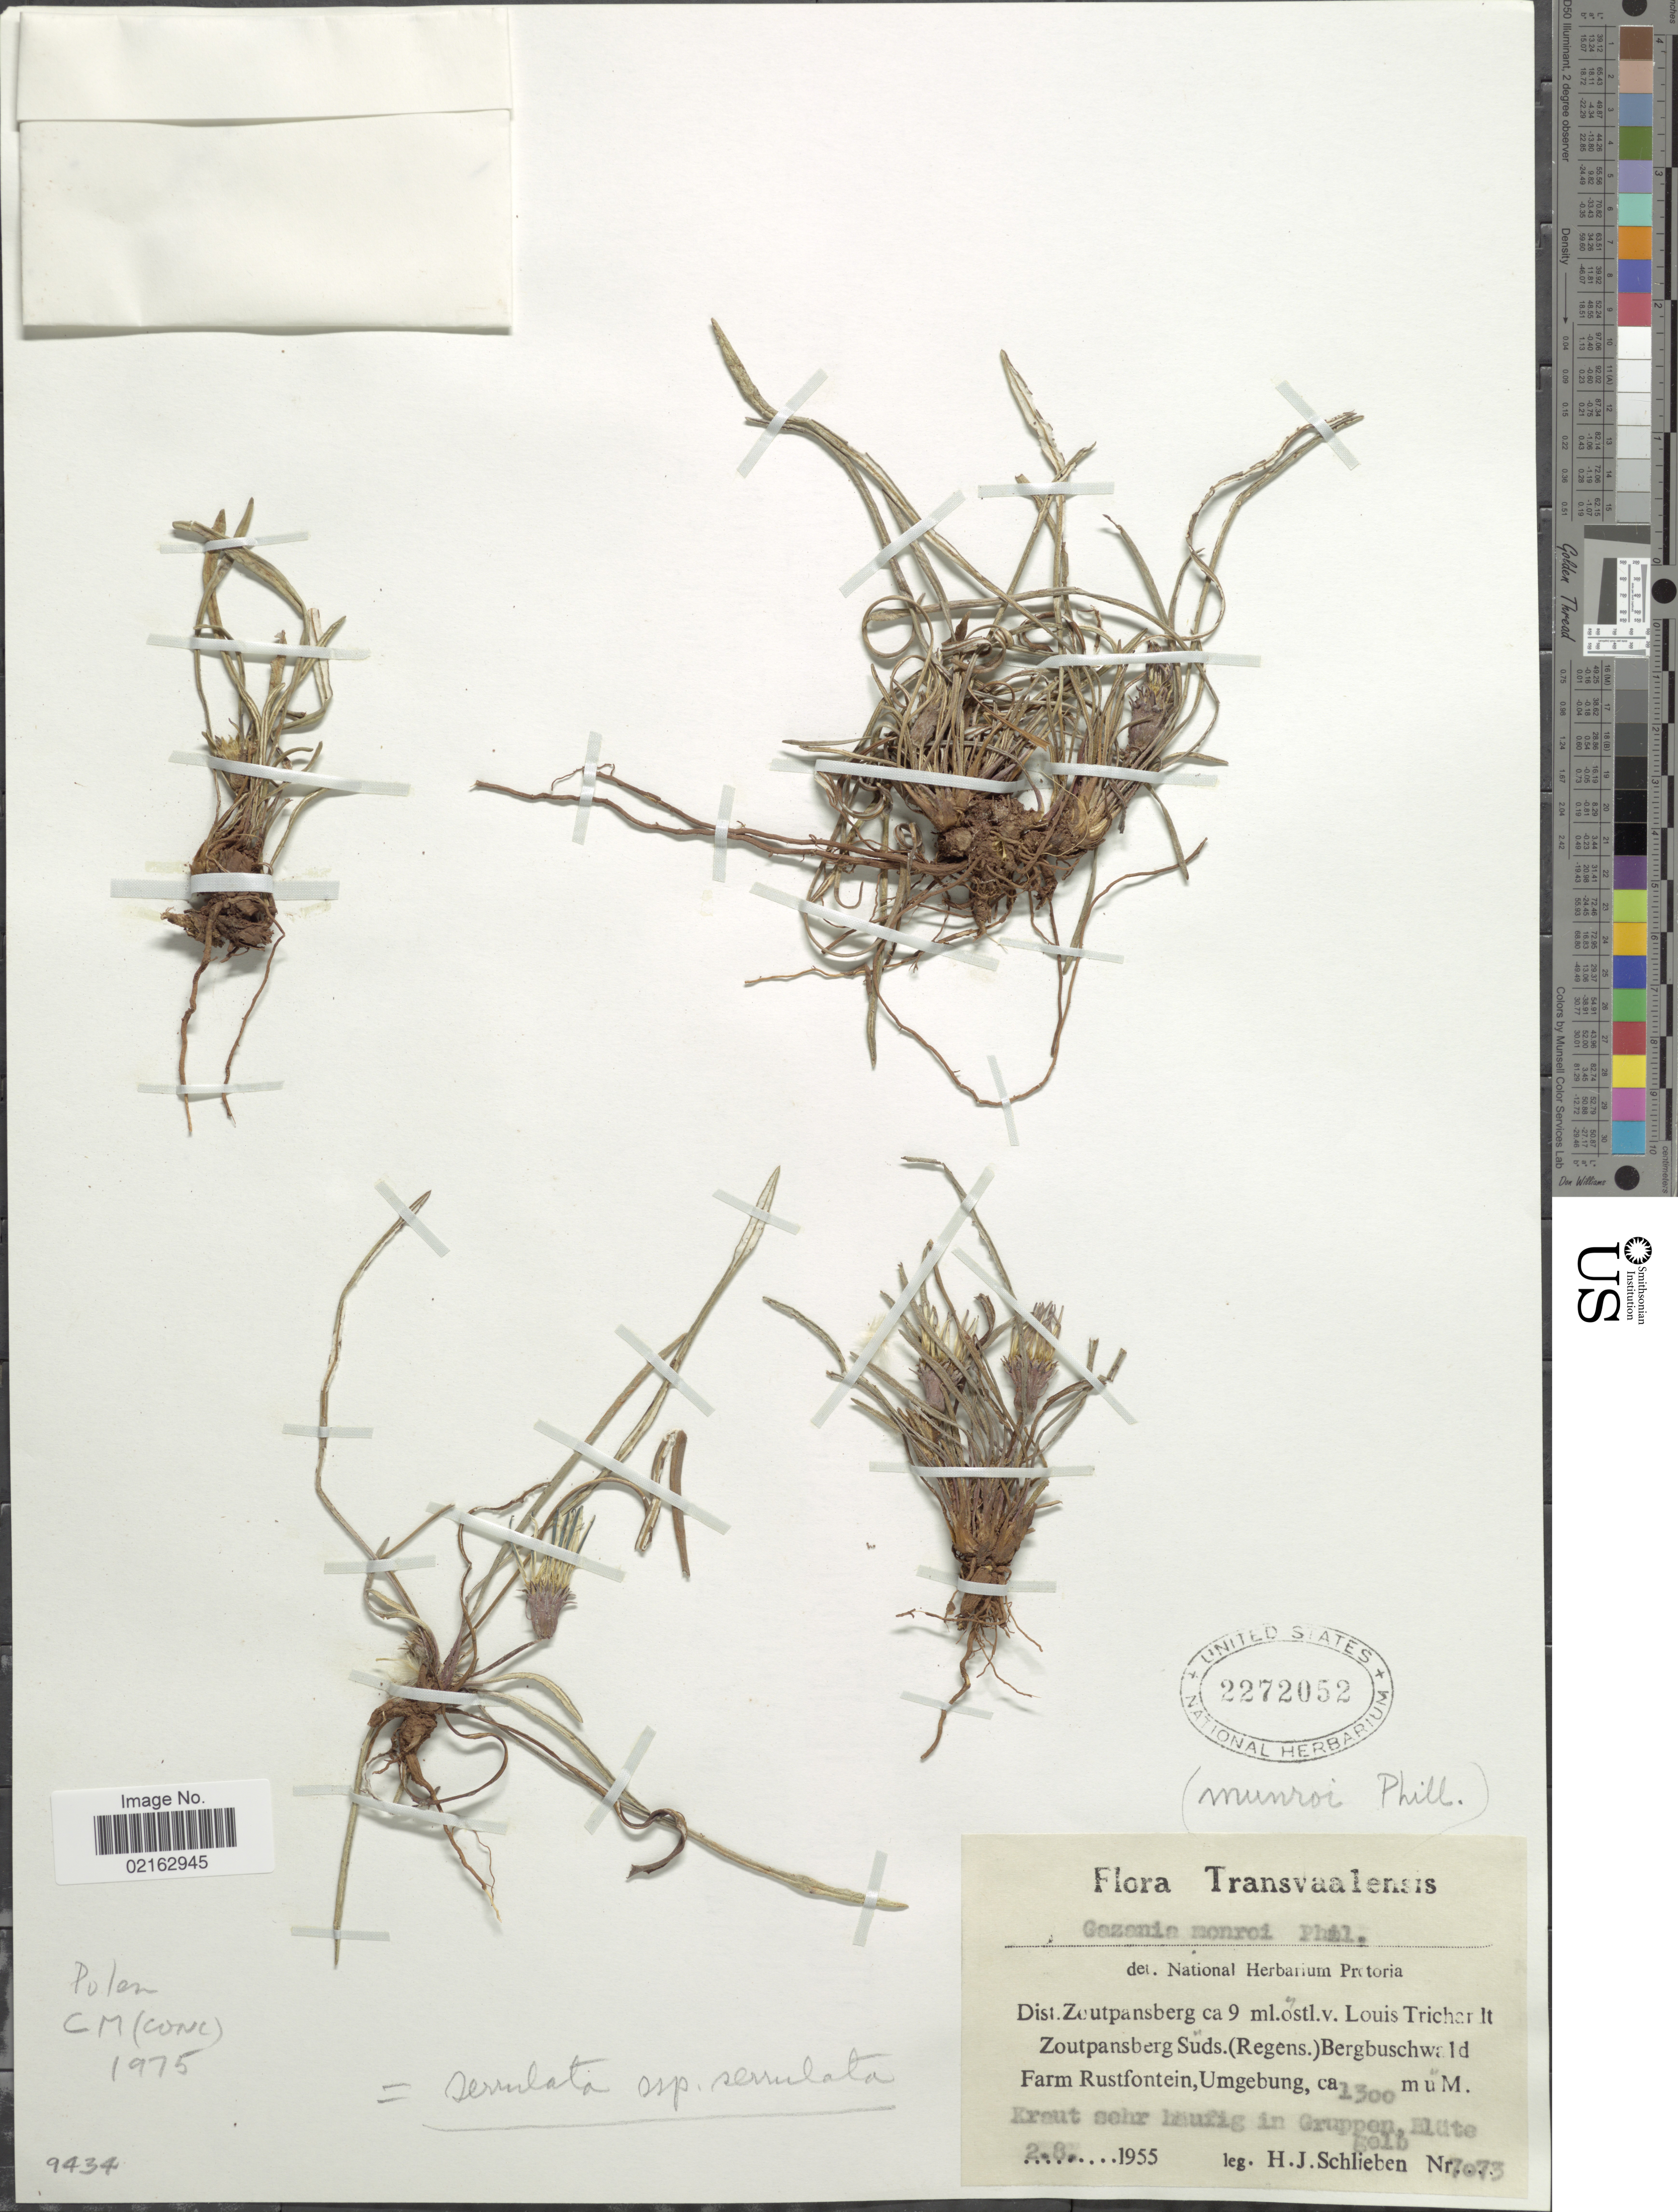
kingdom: Plantae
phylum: Tracheophyta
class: Magnoliopsida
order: Asterales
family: Asteraceae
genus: Gazania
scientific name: Gazania krebsiana subsp. serrulata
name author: (DC.) Roessler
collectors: H. J. Schlieben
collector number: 7073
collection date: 1955-08-02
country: South Africa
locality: Transvaalensis. Dist. Zoutpansberg ca 9 ml. östl. v. Louis Tricher lt Zoutpansberg Süds. (Regens). Bergbuschwald Farm Rustfontein, Umgebung. Kraut sehr häufig in Gruppen Elüte gelb.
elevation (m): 1300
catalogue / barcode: US 2272052